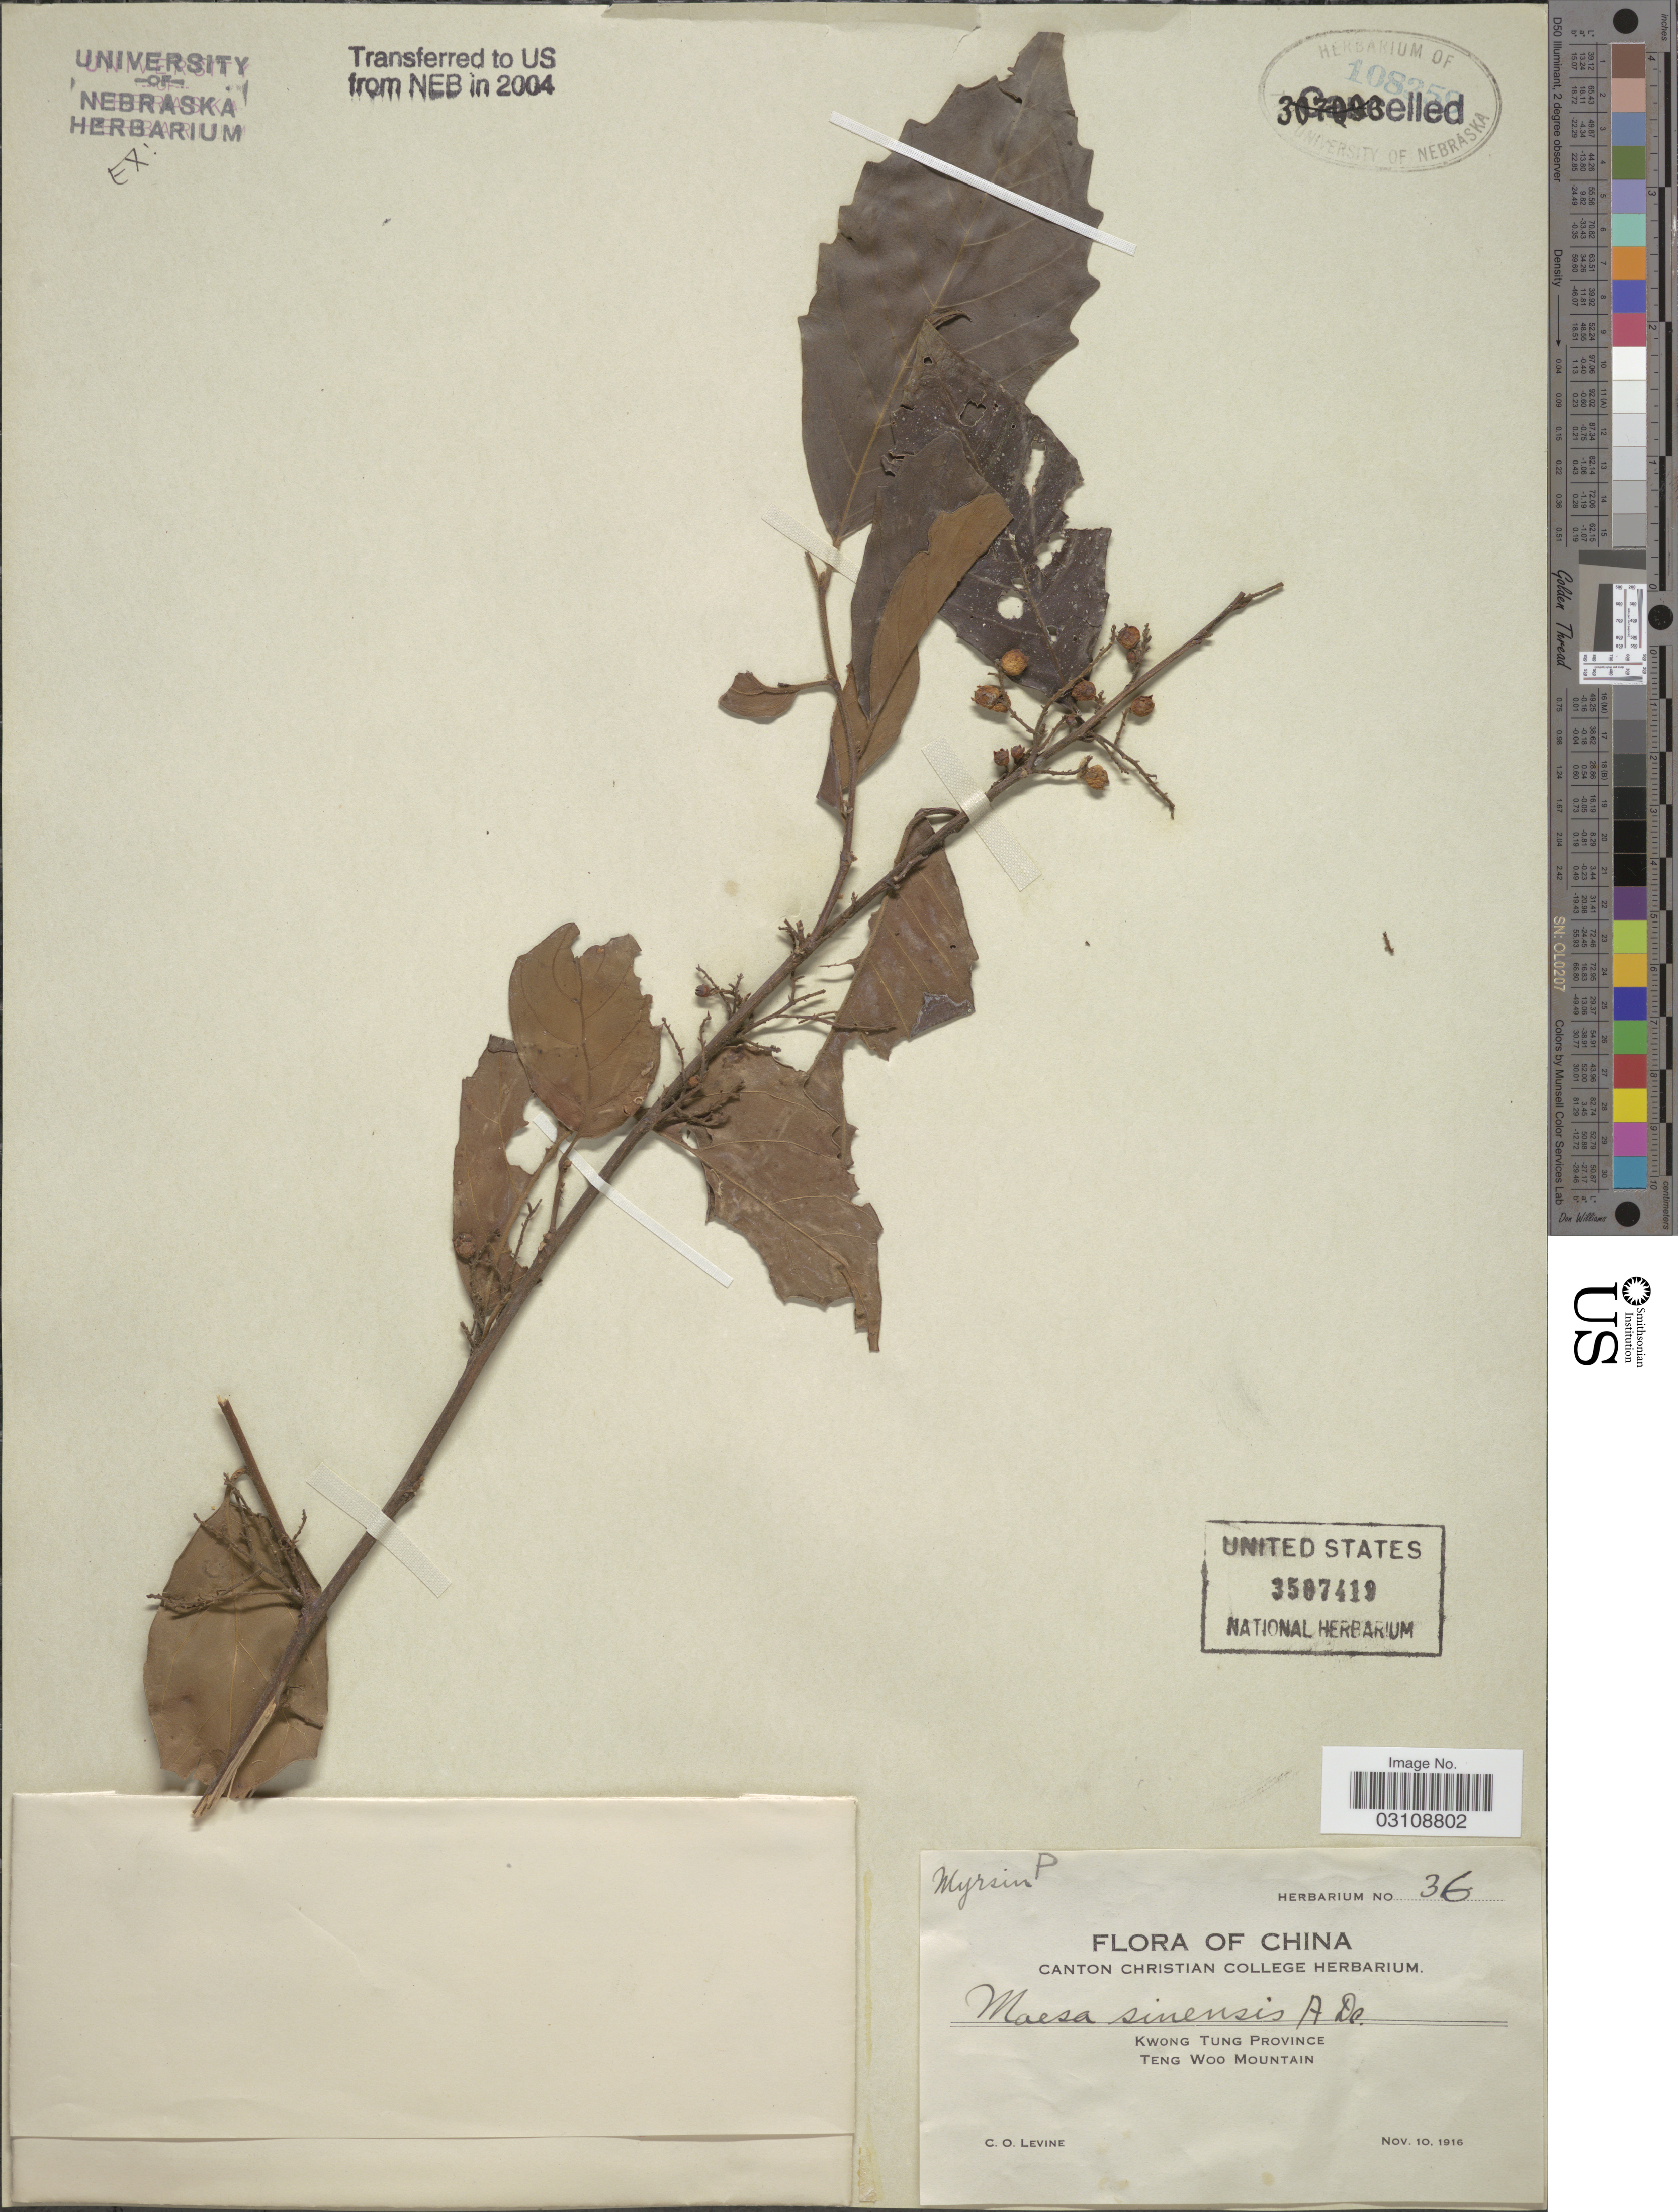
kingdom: Plantae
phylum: Tracheophyta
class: Magnoliopsida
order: Ericales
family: Primulaceae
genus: Maesa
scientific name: Maesa perlaria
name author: (Lour.) Merr.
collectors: C. O. Levine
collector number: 36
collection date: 1916-11-10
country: China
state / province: Guangdong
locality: Kwong Tung Province, Teng Woo Mountain.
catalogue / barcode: US 3507419